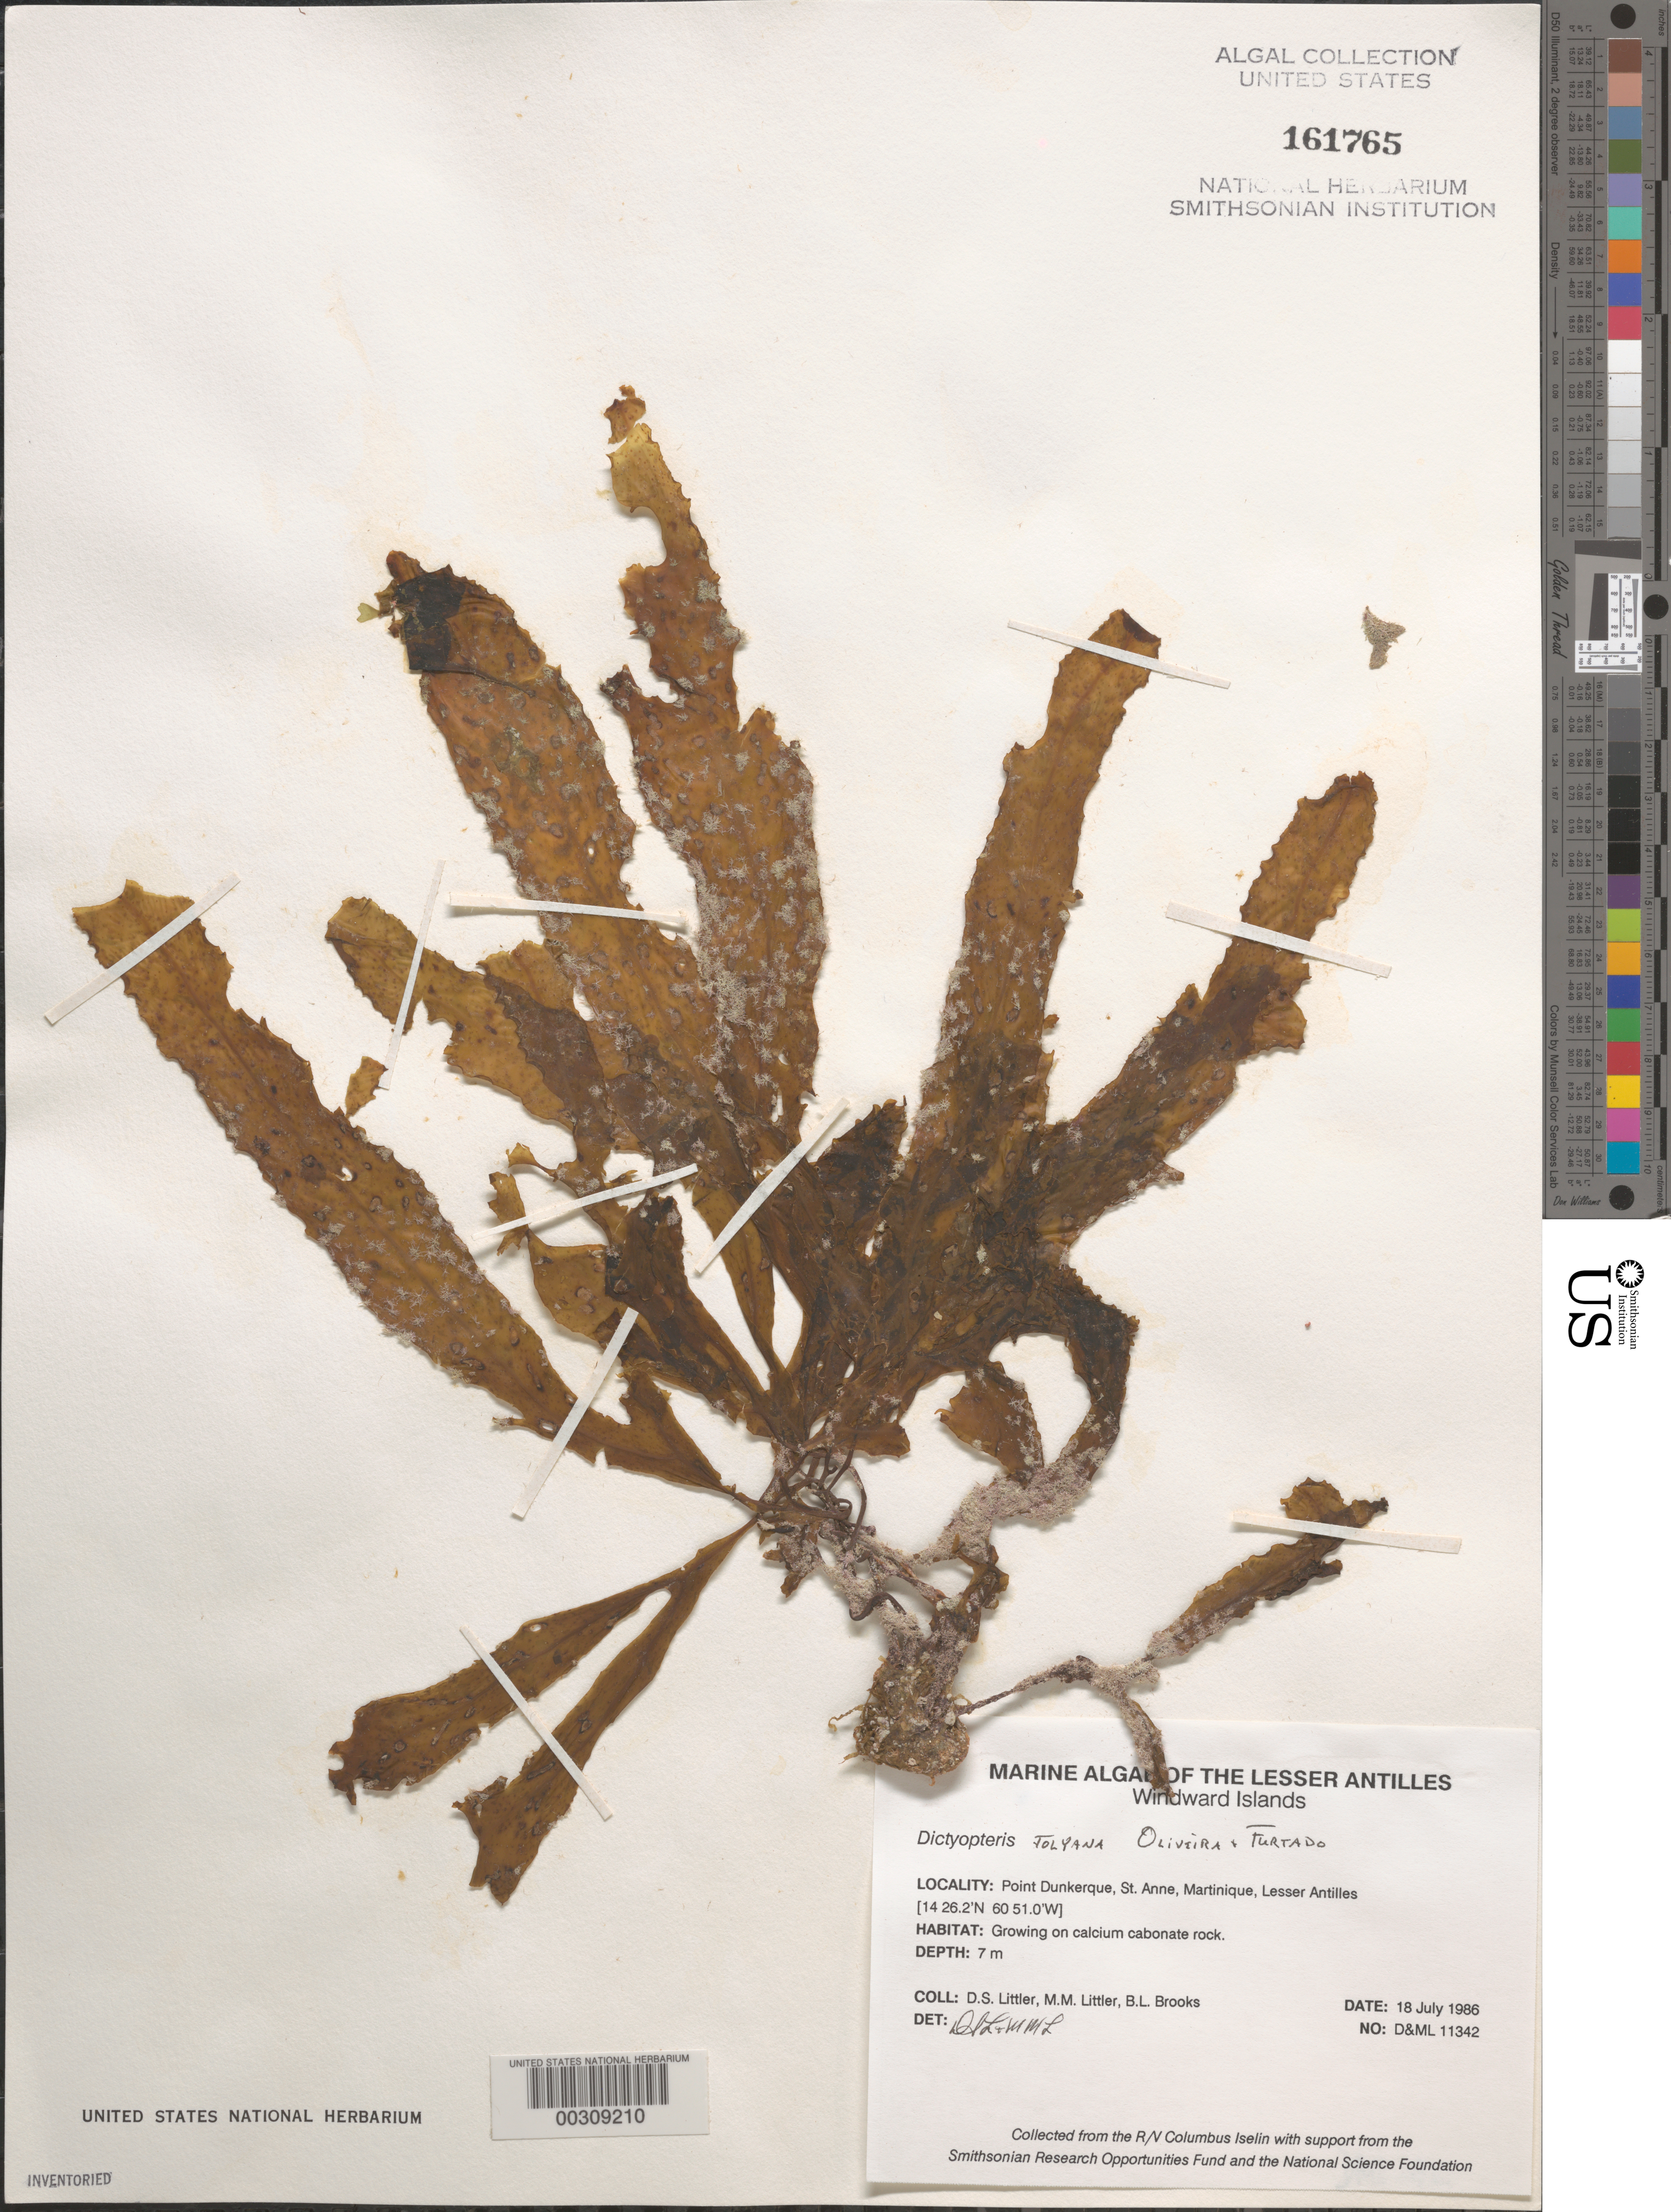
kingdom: Chromista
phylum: Ochrophyta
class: Phaeophyceae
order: Dictyotales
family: Dictyotaceae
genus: Dictyopteris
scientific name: Dictyopteris jolyana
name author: E.C. Oliveira & R.P. Furtado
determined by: Littler, D. S.; Littler, M. M.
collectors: D. S. Littler, M. M. Littler & B. Brooks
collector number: D&ML 11342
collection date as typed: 18 Jul 1986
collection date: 1986-07-18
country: Martinique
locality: Pointe Dunkerque, St. Anne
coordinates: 14 26.2' N, 60 51.0' W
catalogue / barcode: US 161765